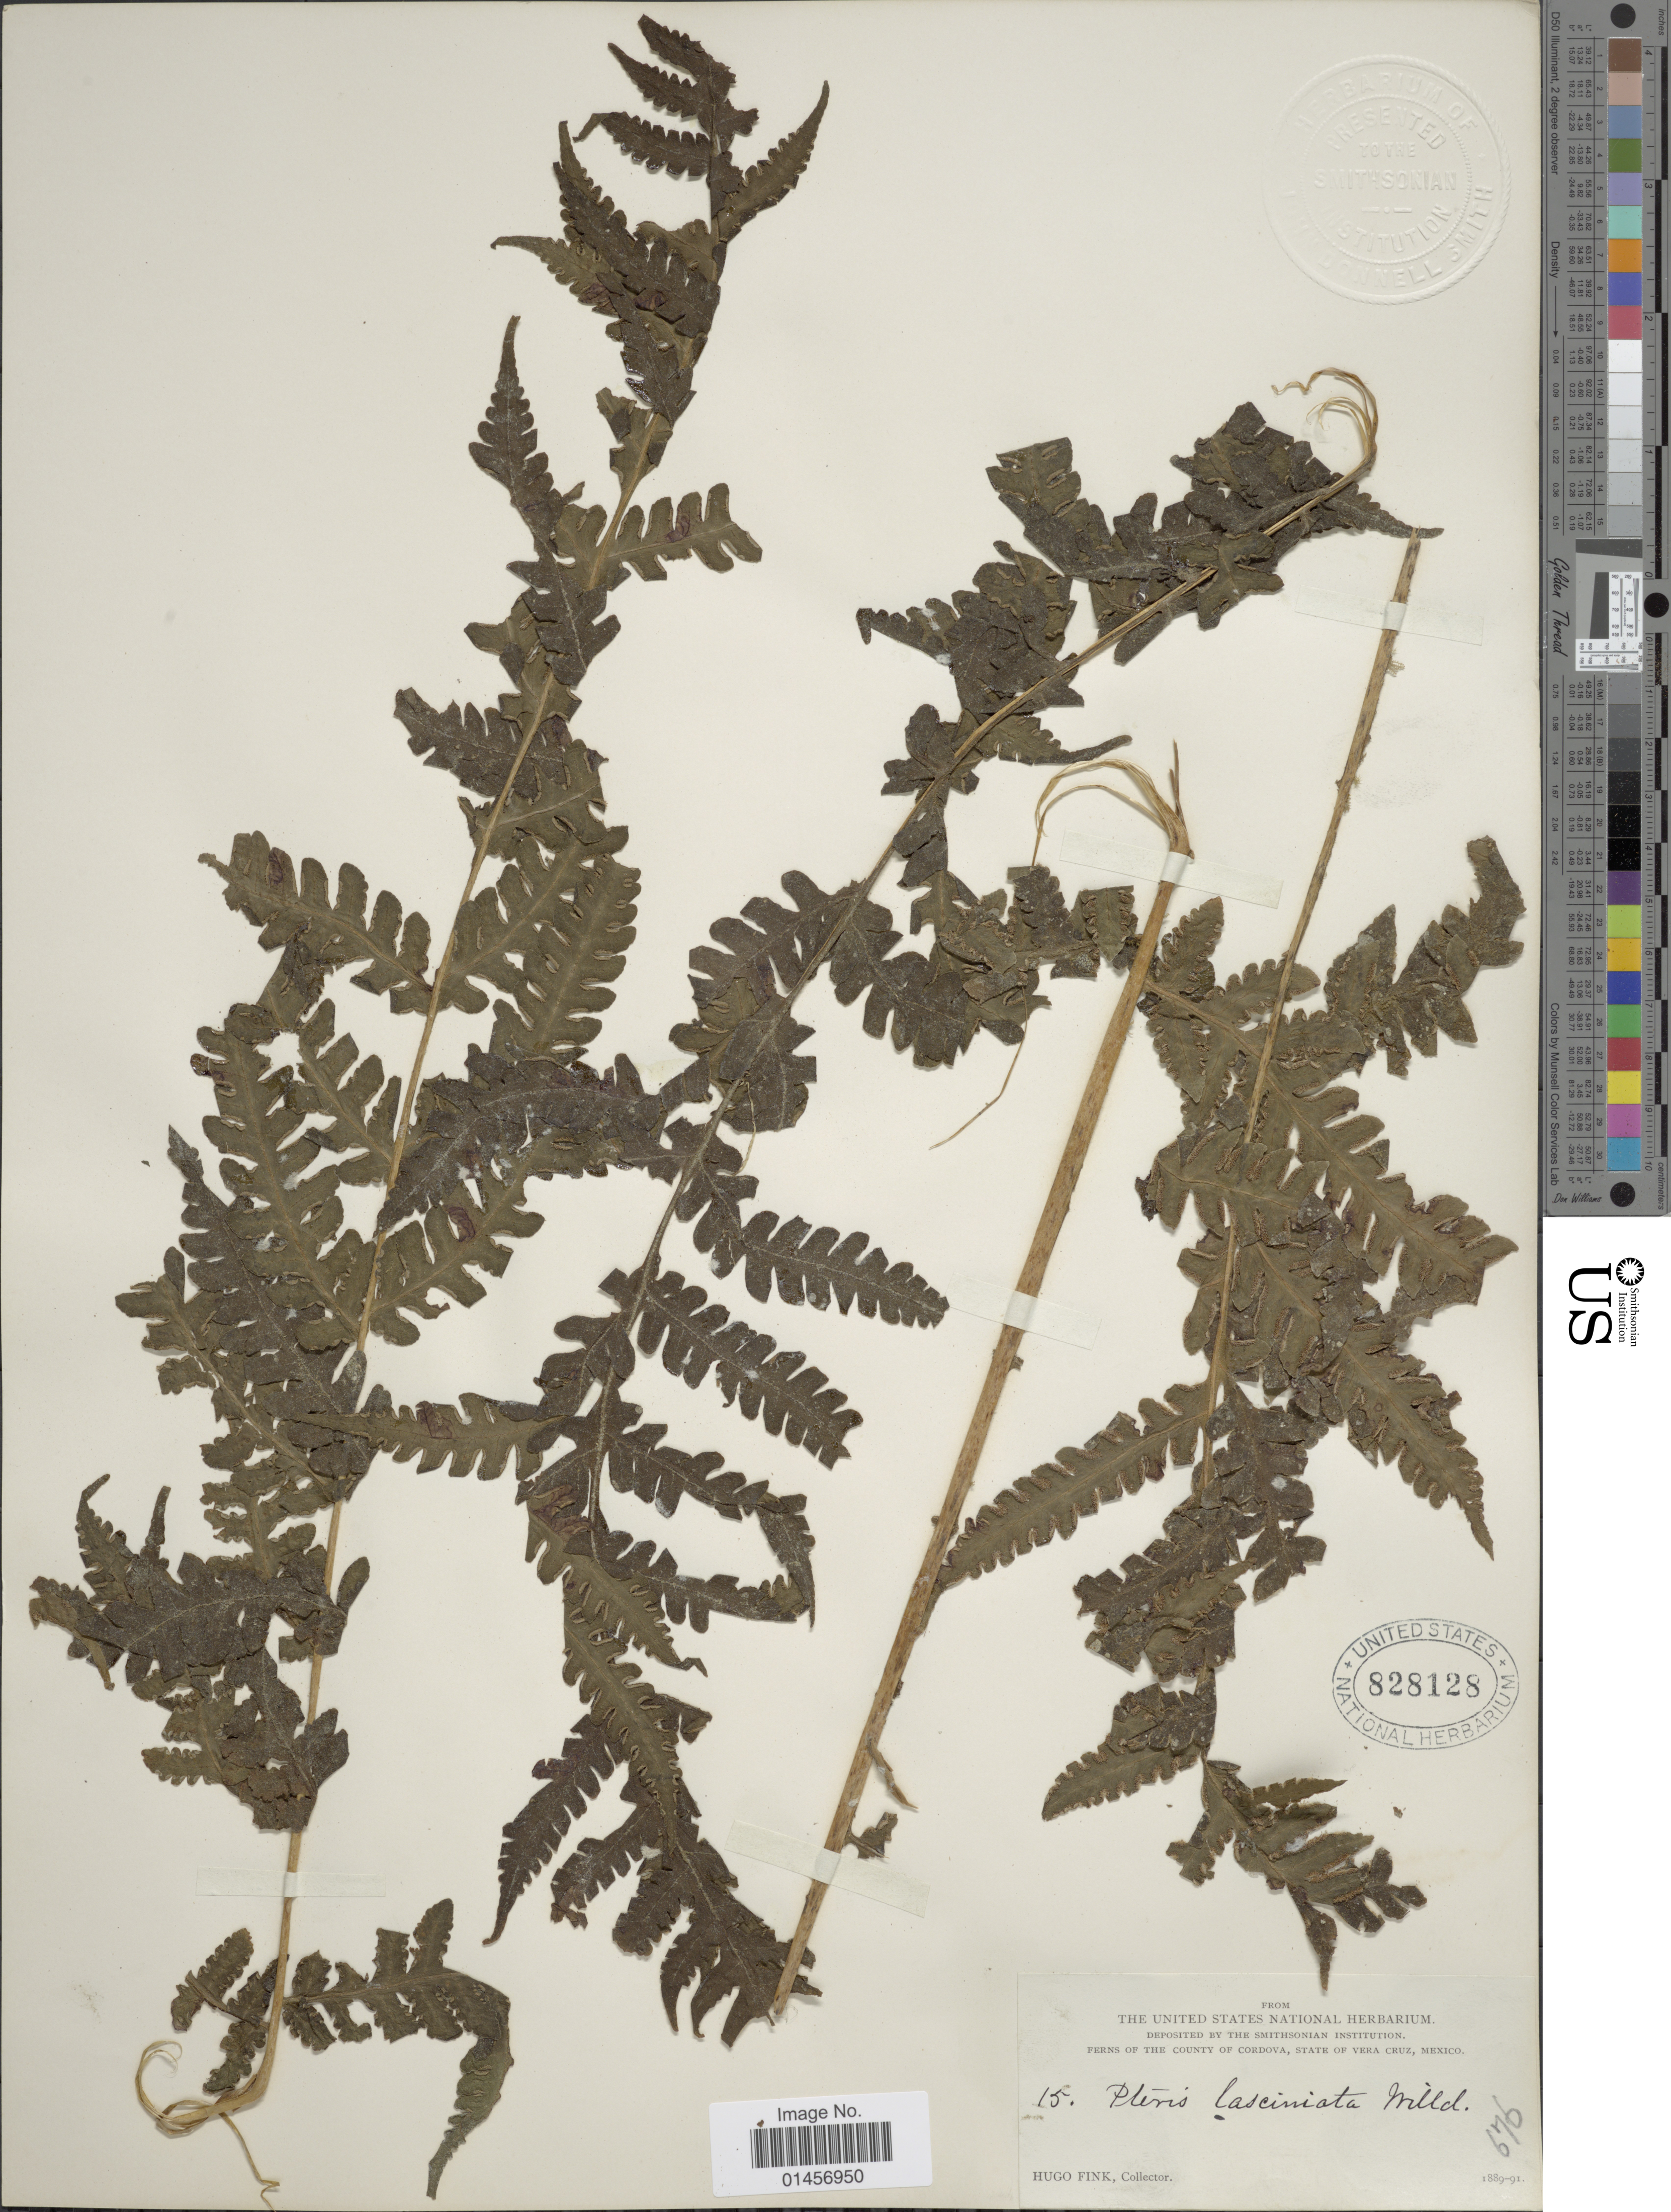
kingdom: Plantae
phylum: Tracheophyta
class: Polypodiopsida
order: Polypodiales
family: Lonchitidaceae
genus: Lonchitis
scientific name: Lonchitis hirsuta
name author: L.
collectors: H. Fink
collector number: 15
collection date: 1889/1891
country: Mexico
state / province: Veracruz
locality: Mexico, County of Cordova. Vera Cruz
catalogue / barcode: US 828128